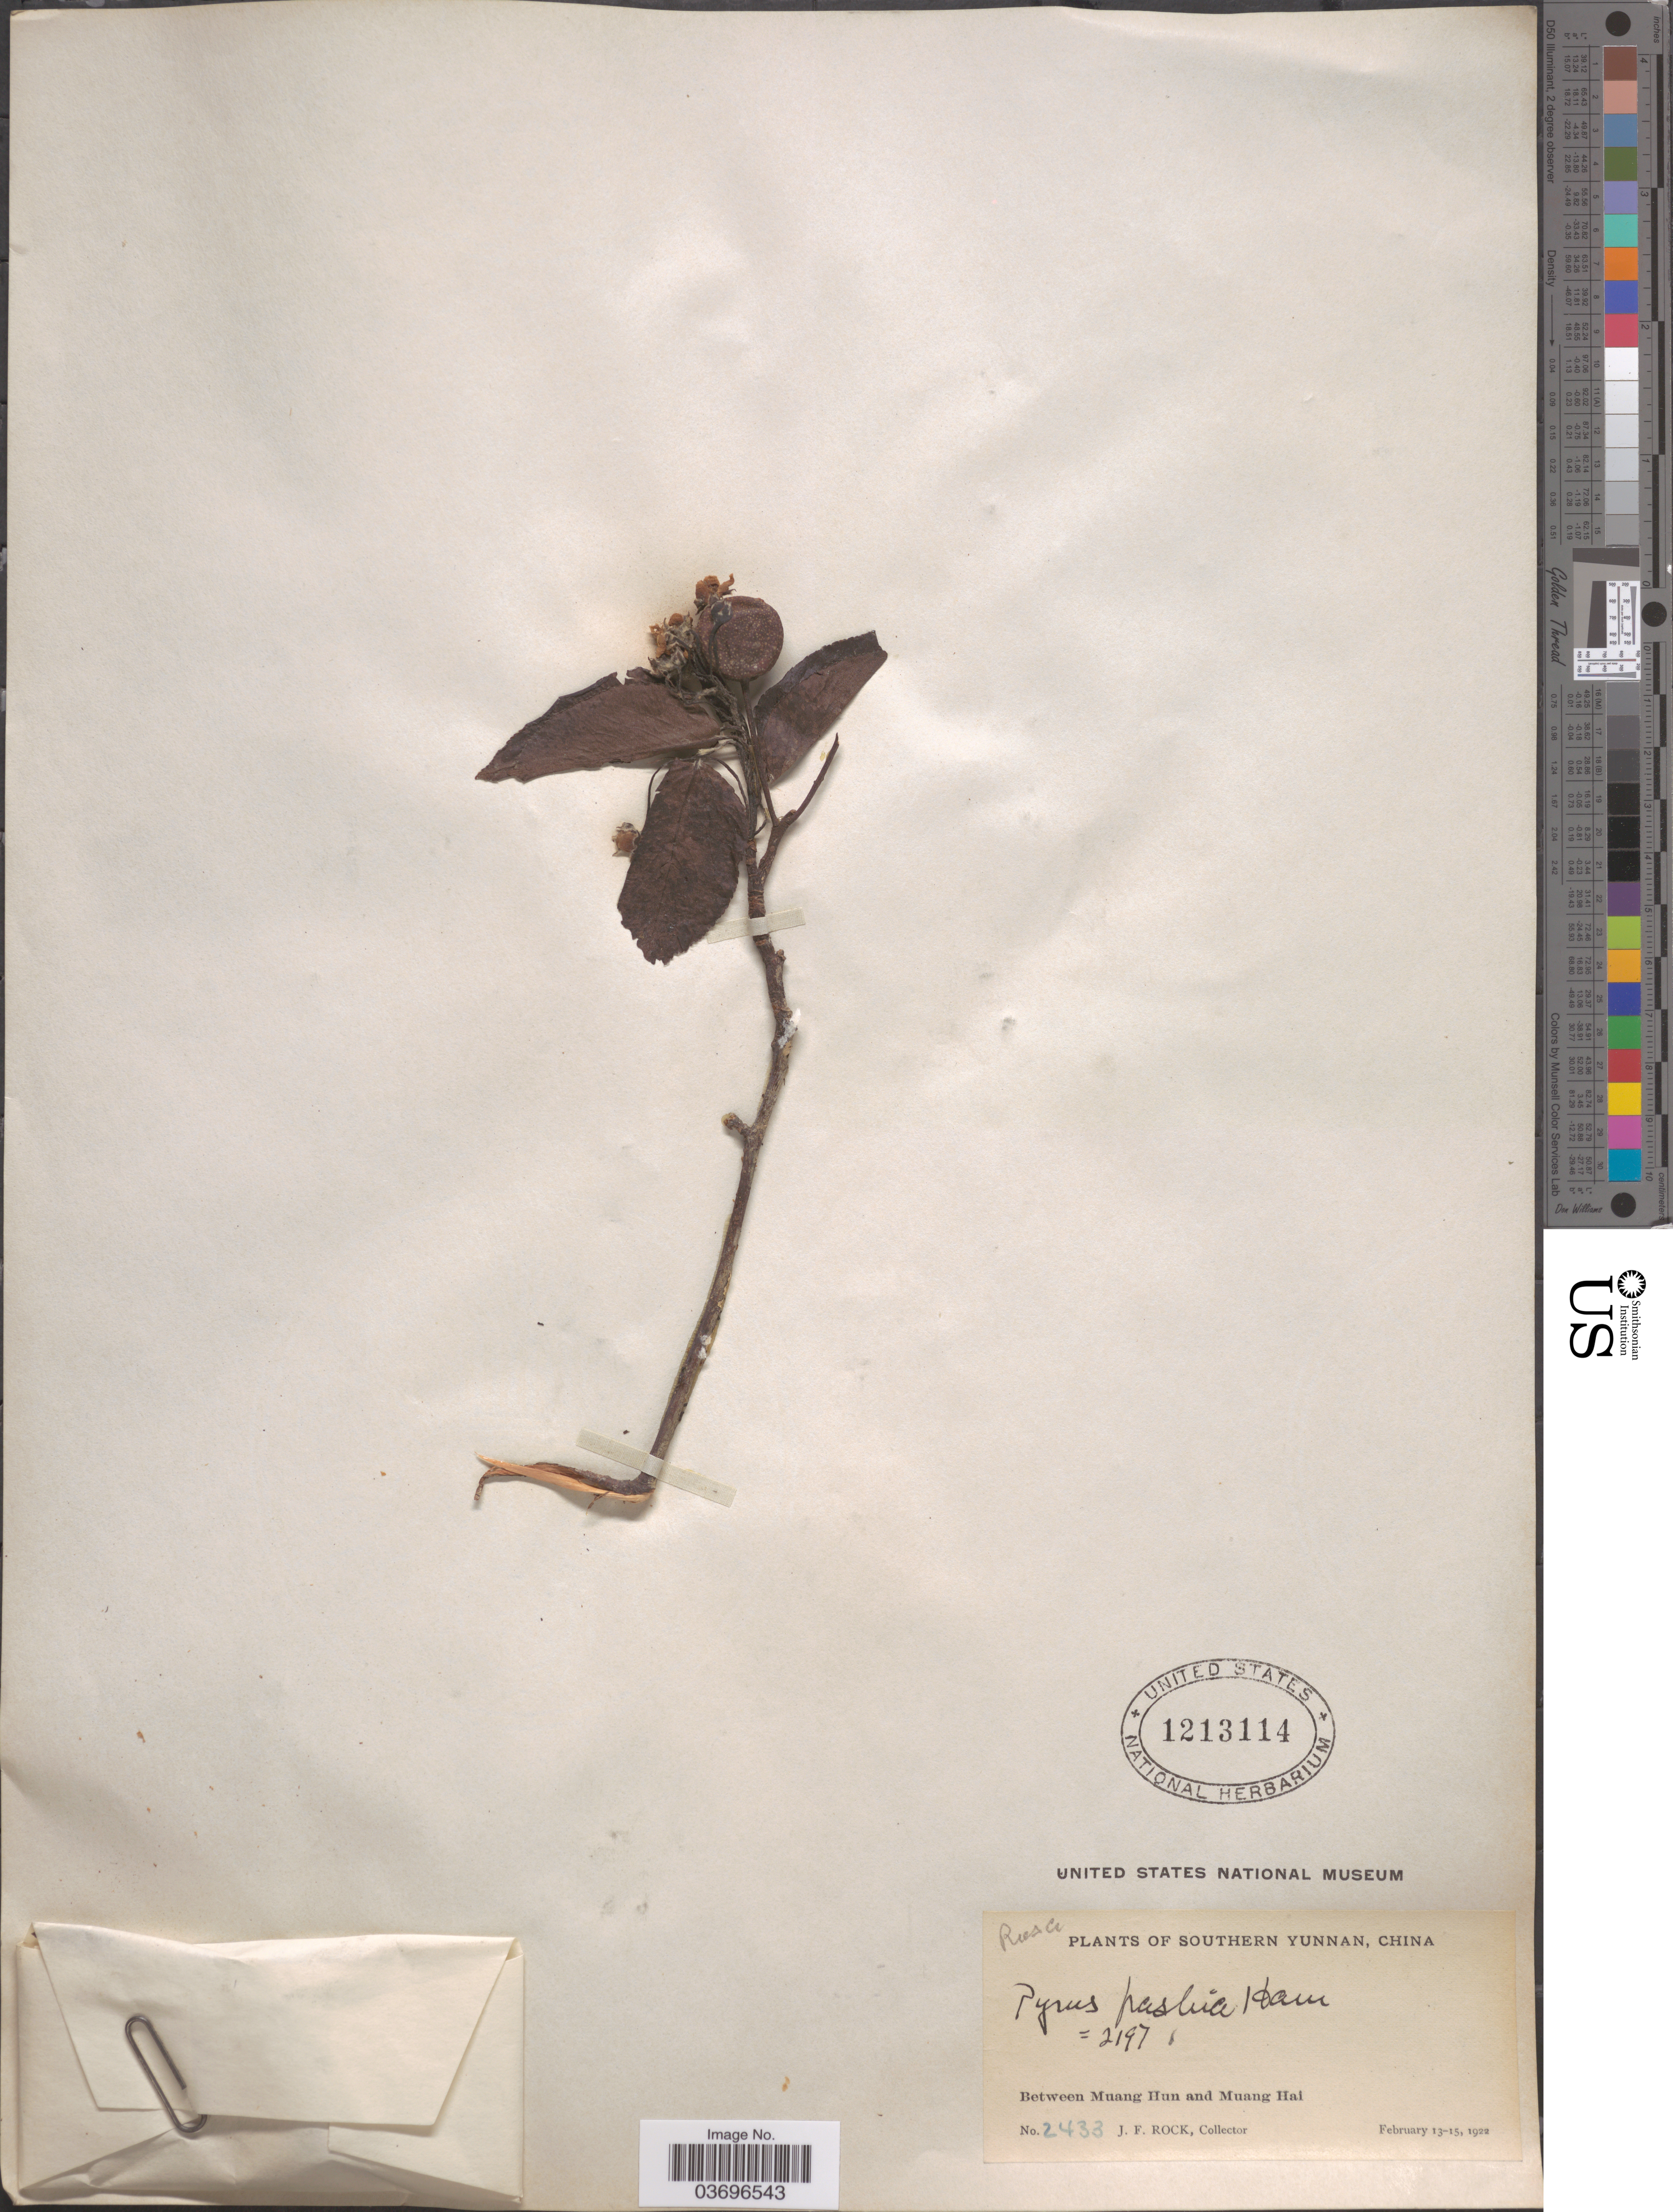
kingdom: Plantae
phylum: Tracheophyta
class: Magnoliopsida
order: Rosales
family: Rosaceae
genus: Pyrus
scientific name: Pyrus pashia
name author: Buch.-Ham. ex D. Don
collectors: J. Rock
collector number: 2433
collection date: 1922-02-13/1922-02-15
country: China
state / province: Yunnan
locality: Southern Yunnan. Between Muang Hun and Muang Hai.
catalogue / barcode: US 1213114